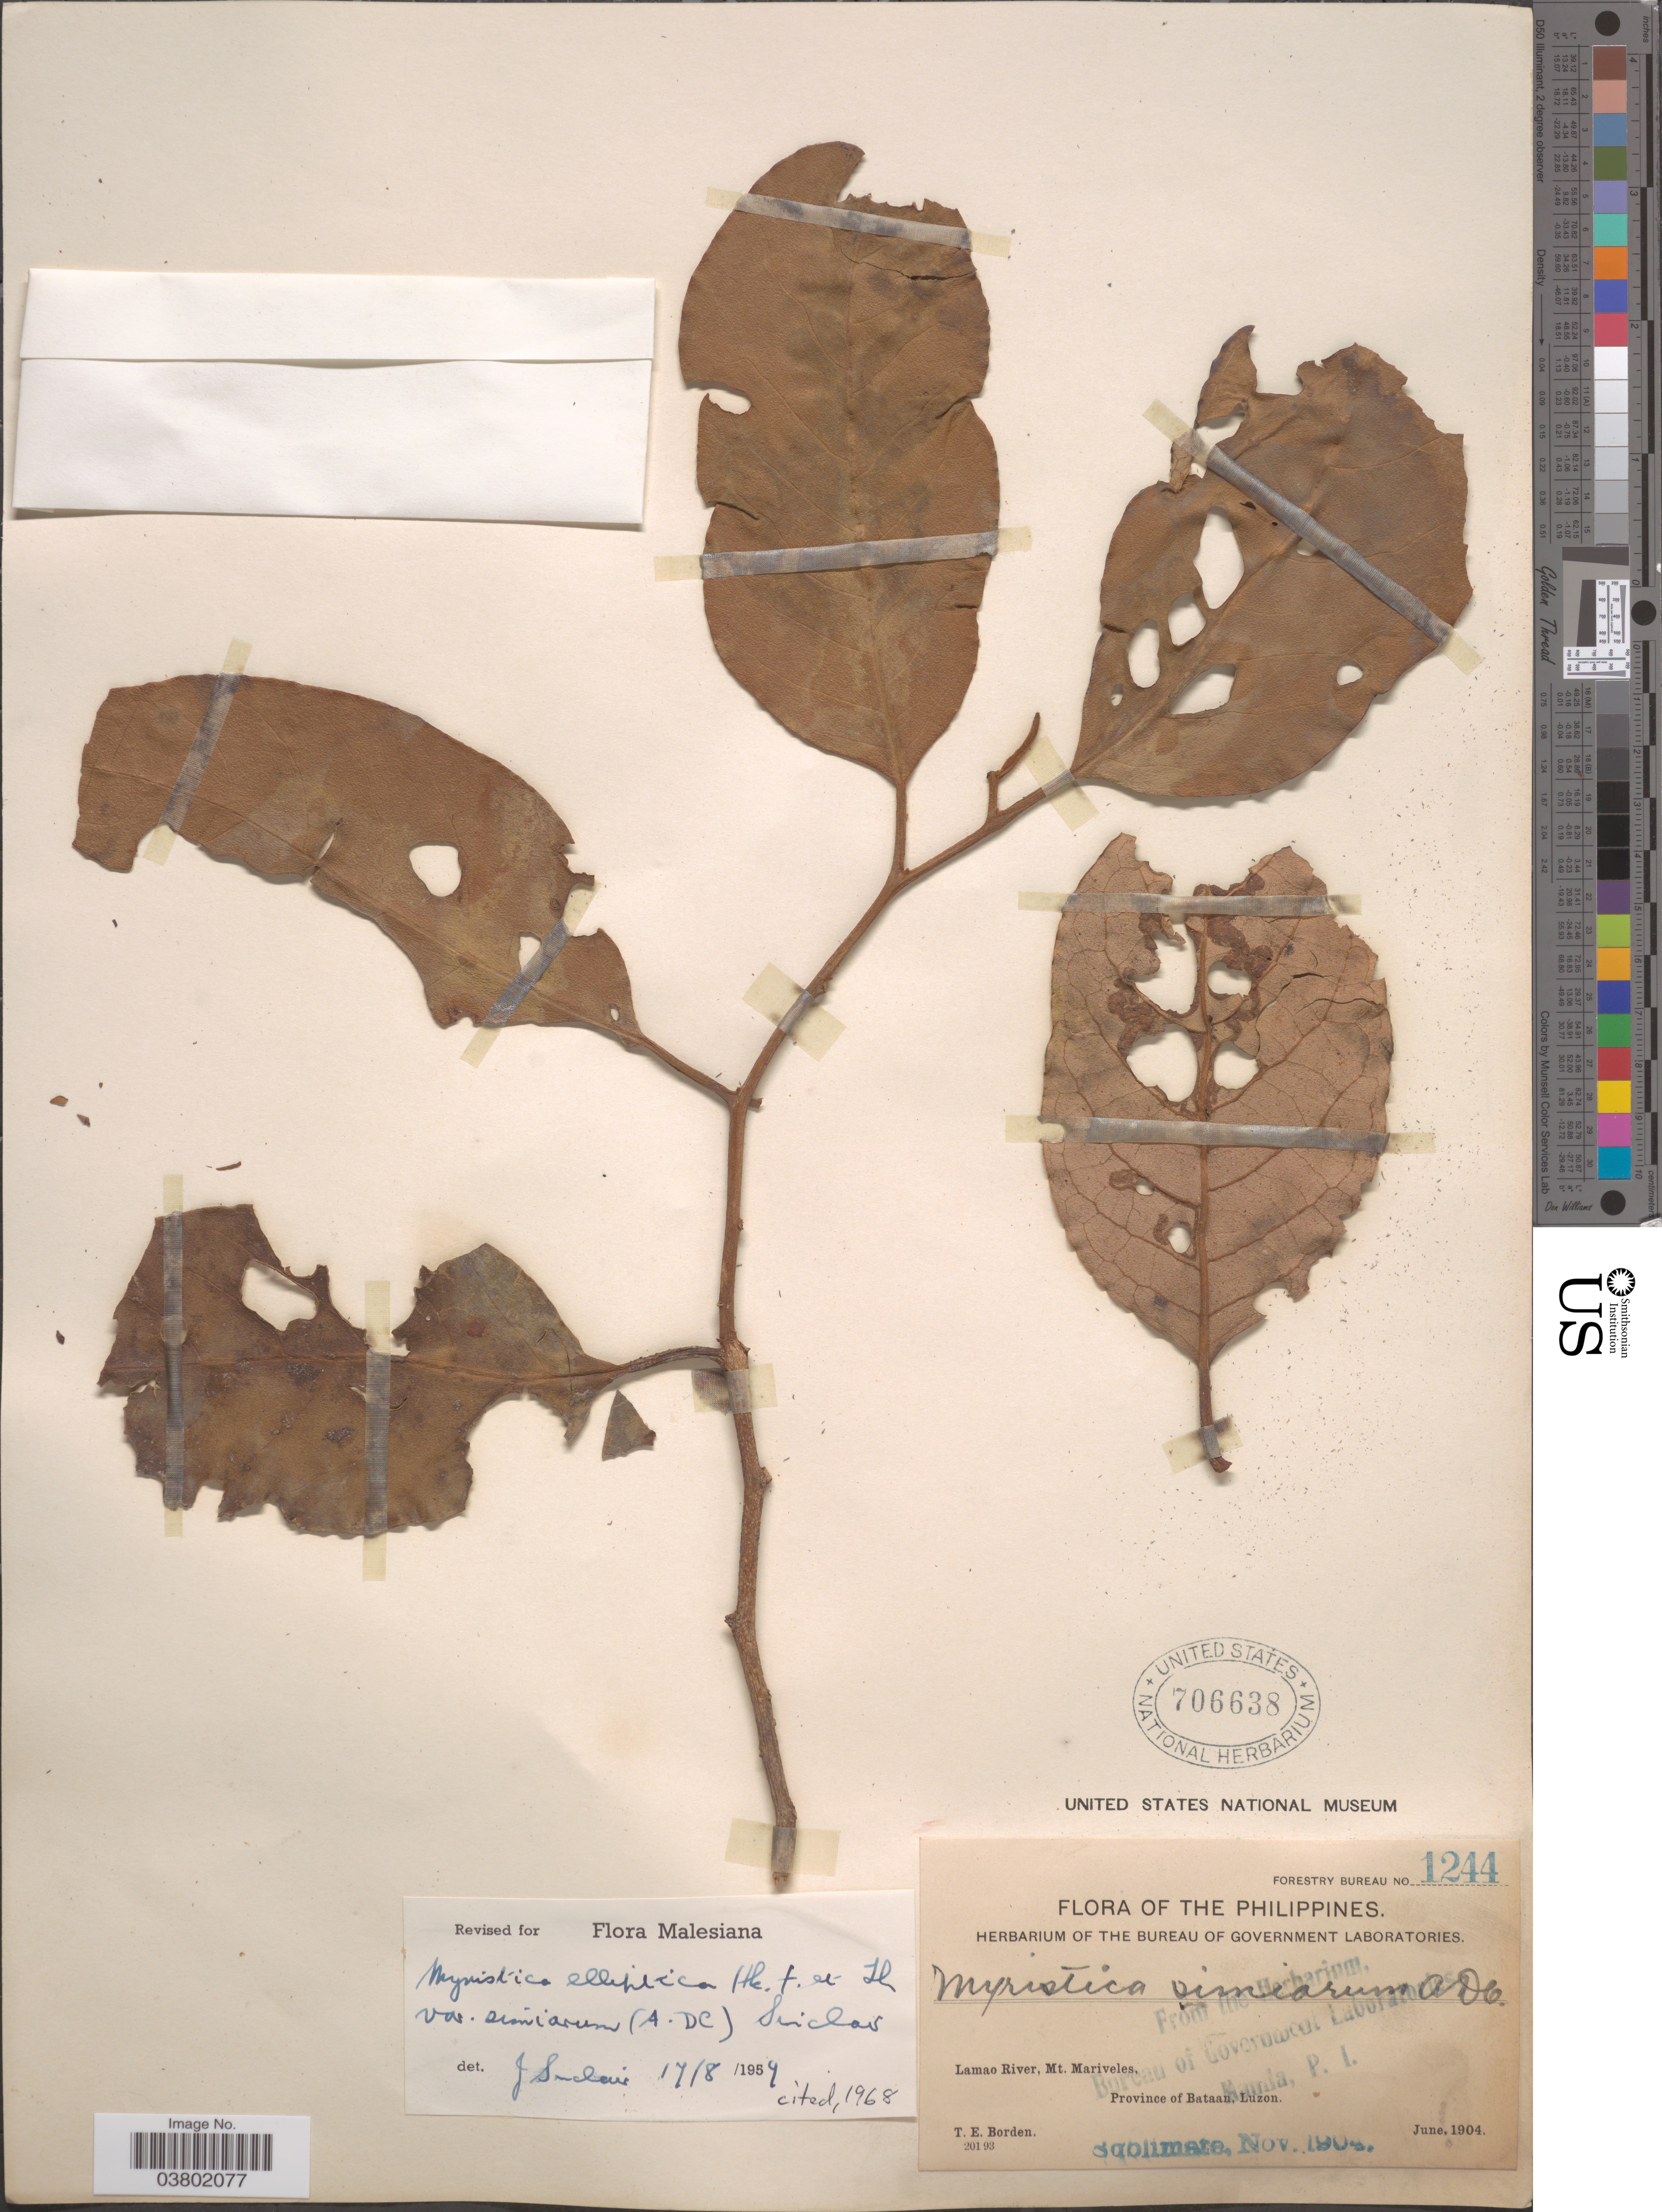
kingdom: Plantae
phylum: Tracheophyta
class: Magnoliopsida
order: Magnoliales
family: Myristicaceae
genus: Myristica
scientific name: Myristica elliptica var. simiarum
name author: (A. DC.) J. Sinclair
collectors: T. E. Borden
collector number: Forestry Bureau 1244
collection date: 1904-06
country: Philippines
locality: Lamao River, Mt.Mariveles. Province of Bataan, Luzon.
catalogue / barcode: US 706638